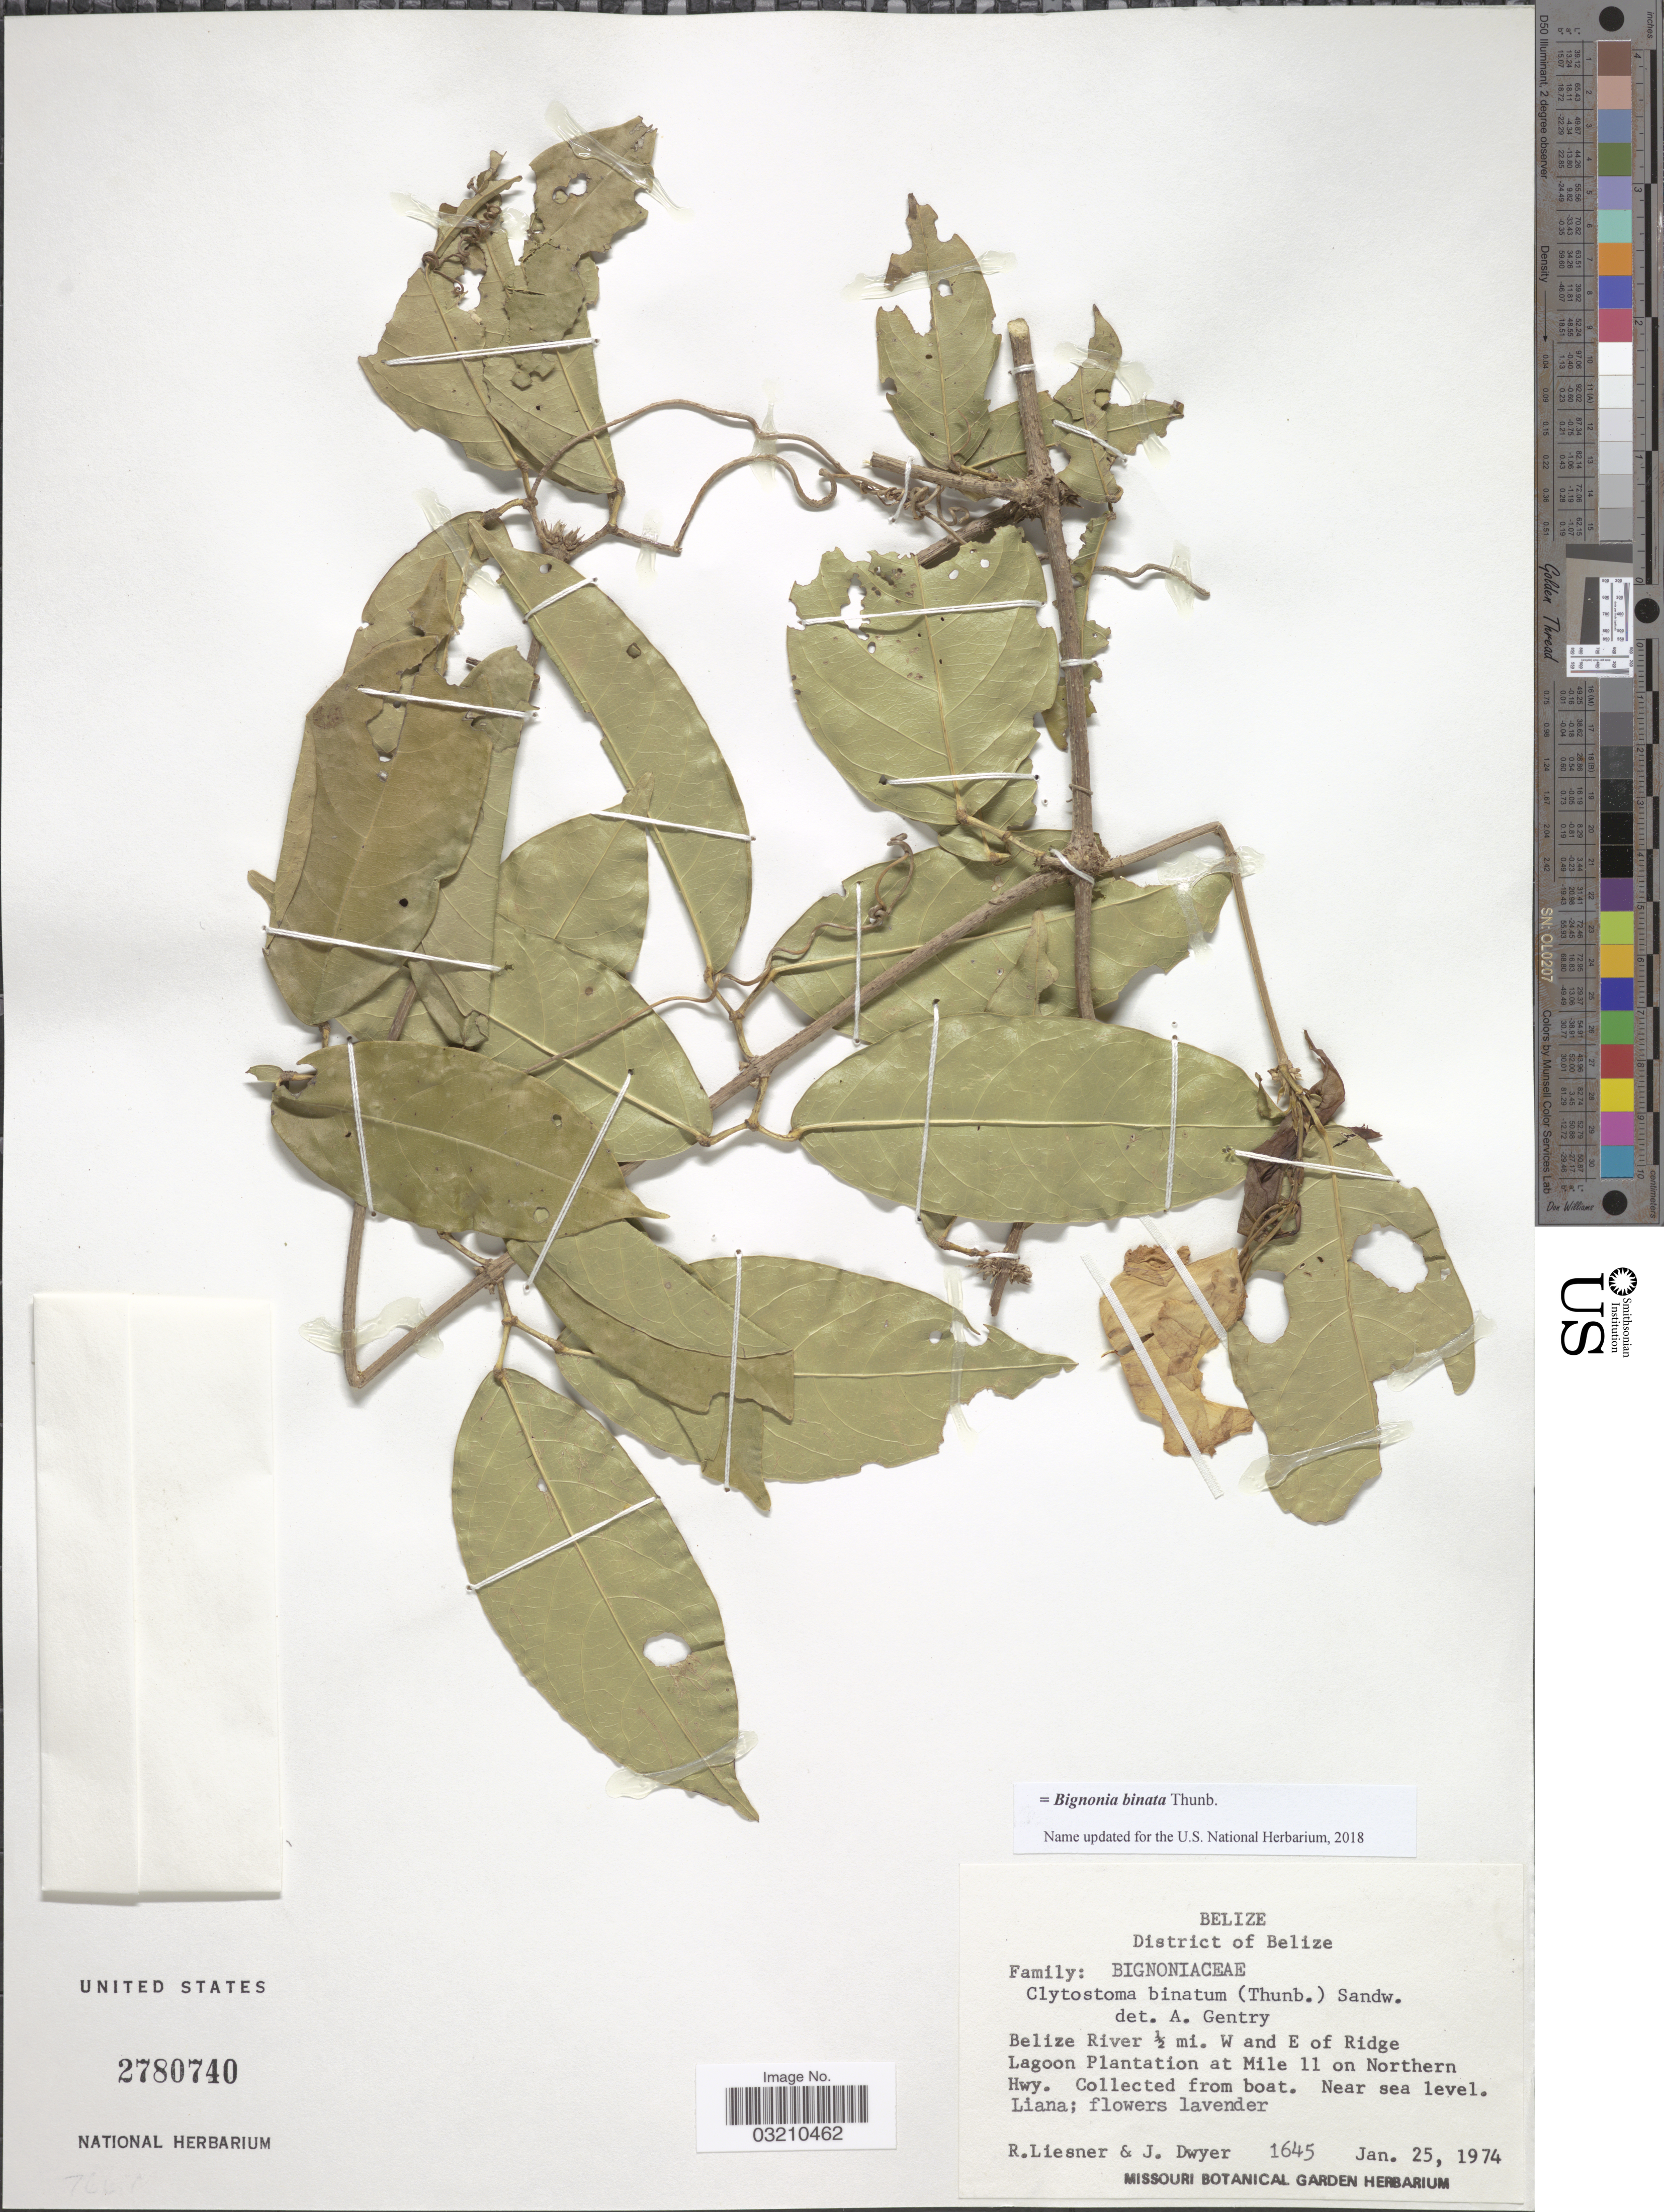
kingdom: Plantae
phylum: Tracheophyta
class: Magnoliopsida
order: Lamiales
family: Bignoniaceae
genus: Bignonia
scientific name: Bignonia binata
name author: Thunb.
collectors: R. L. Liesner & J. Dwyer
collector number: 1645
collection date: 1974-01-25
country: Belize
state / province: Belize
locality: District of Belize. Belize River ½mi. W and E of Ridge Lagoon Plantation at Mile 11 on Northern Hwy.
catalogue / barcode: US 2780740